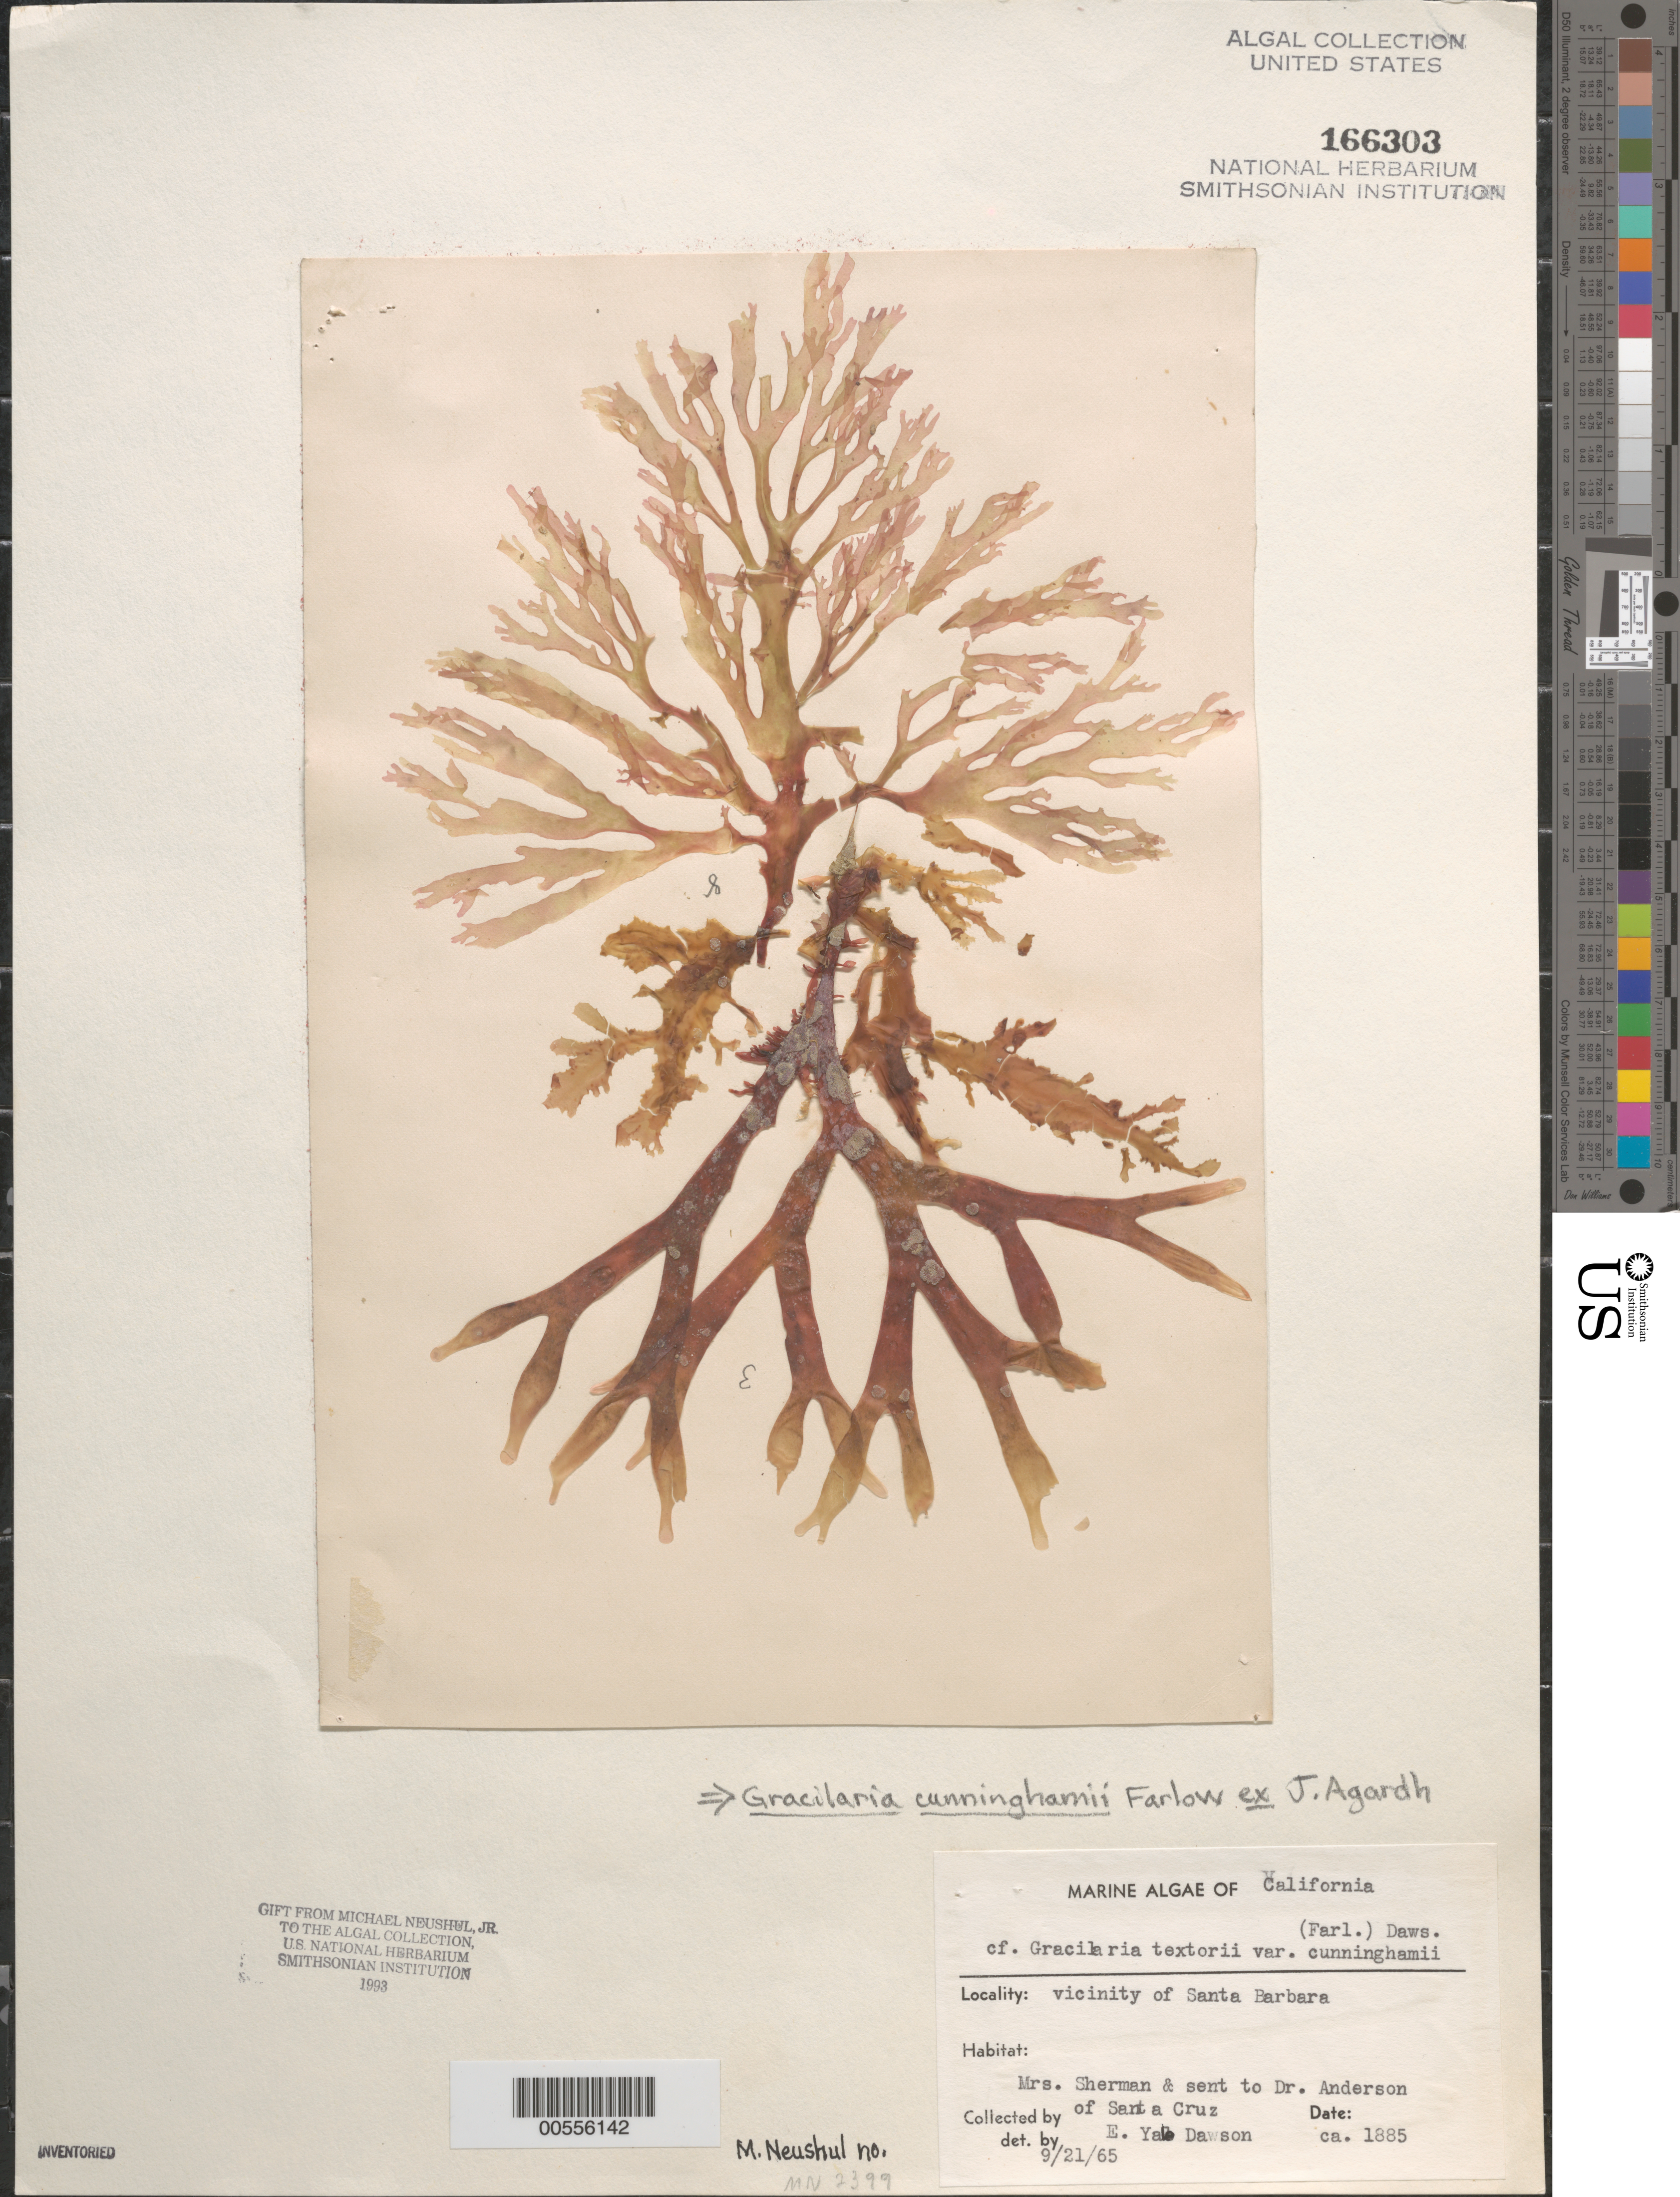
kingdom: Plantae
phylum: Rhodophyta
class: Florideophyceae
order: Gracilariales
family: Gracilariaceae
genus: Gracilaria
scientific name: Gracilaria textorii var. cunninghamii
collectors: M. Sherman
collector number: Neushul 2399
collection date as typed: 1885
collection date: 1885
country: United States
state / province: California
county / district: Santa Barbara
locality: Santa Barbara area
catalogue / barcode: US 166303